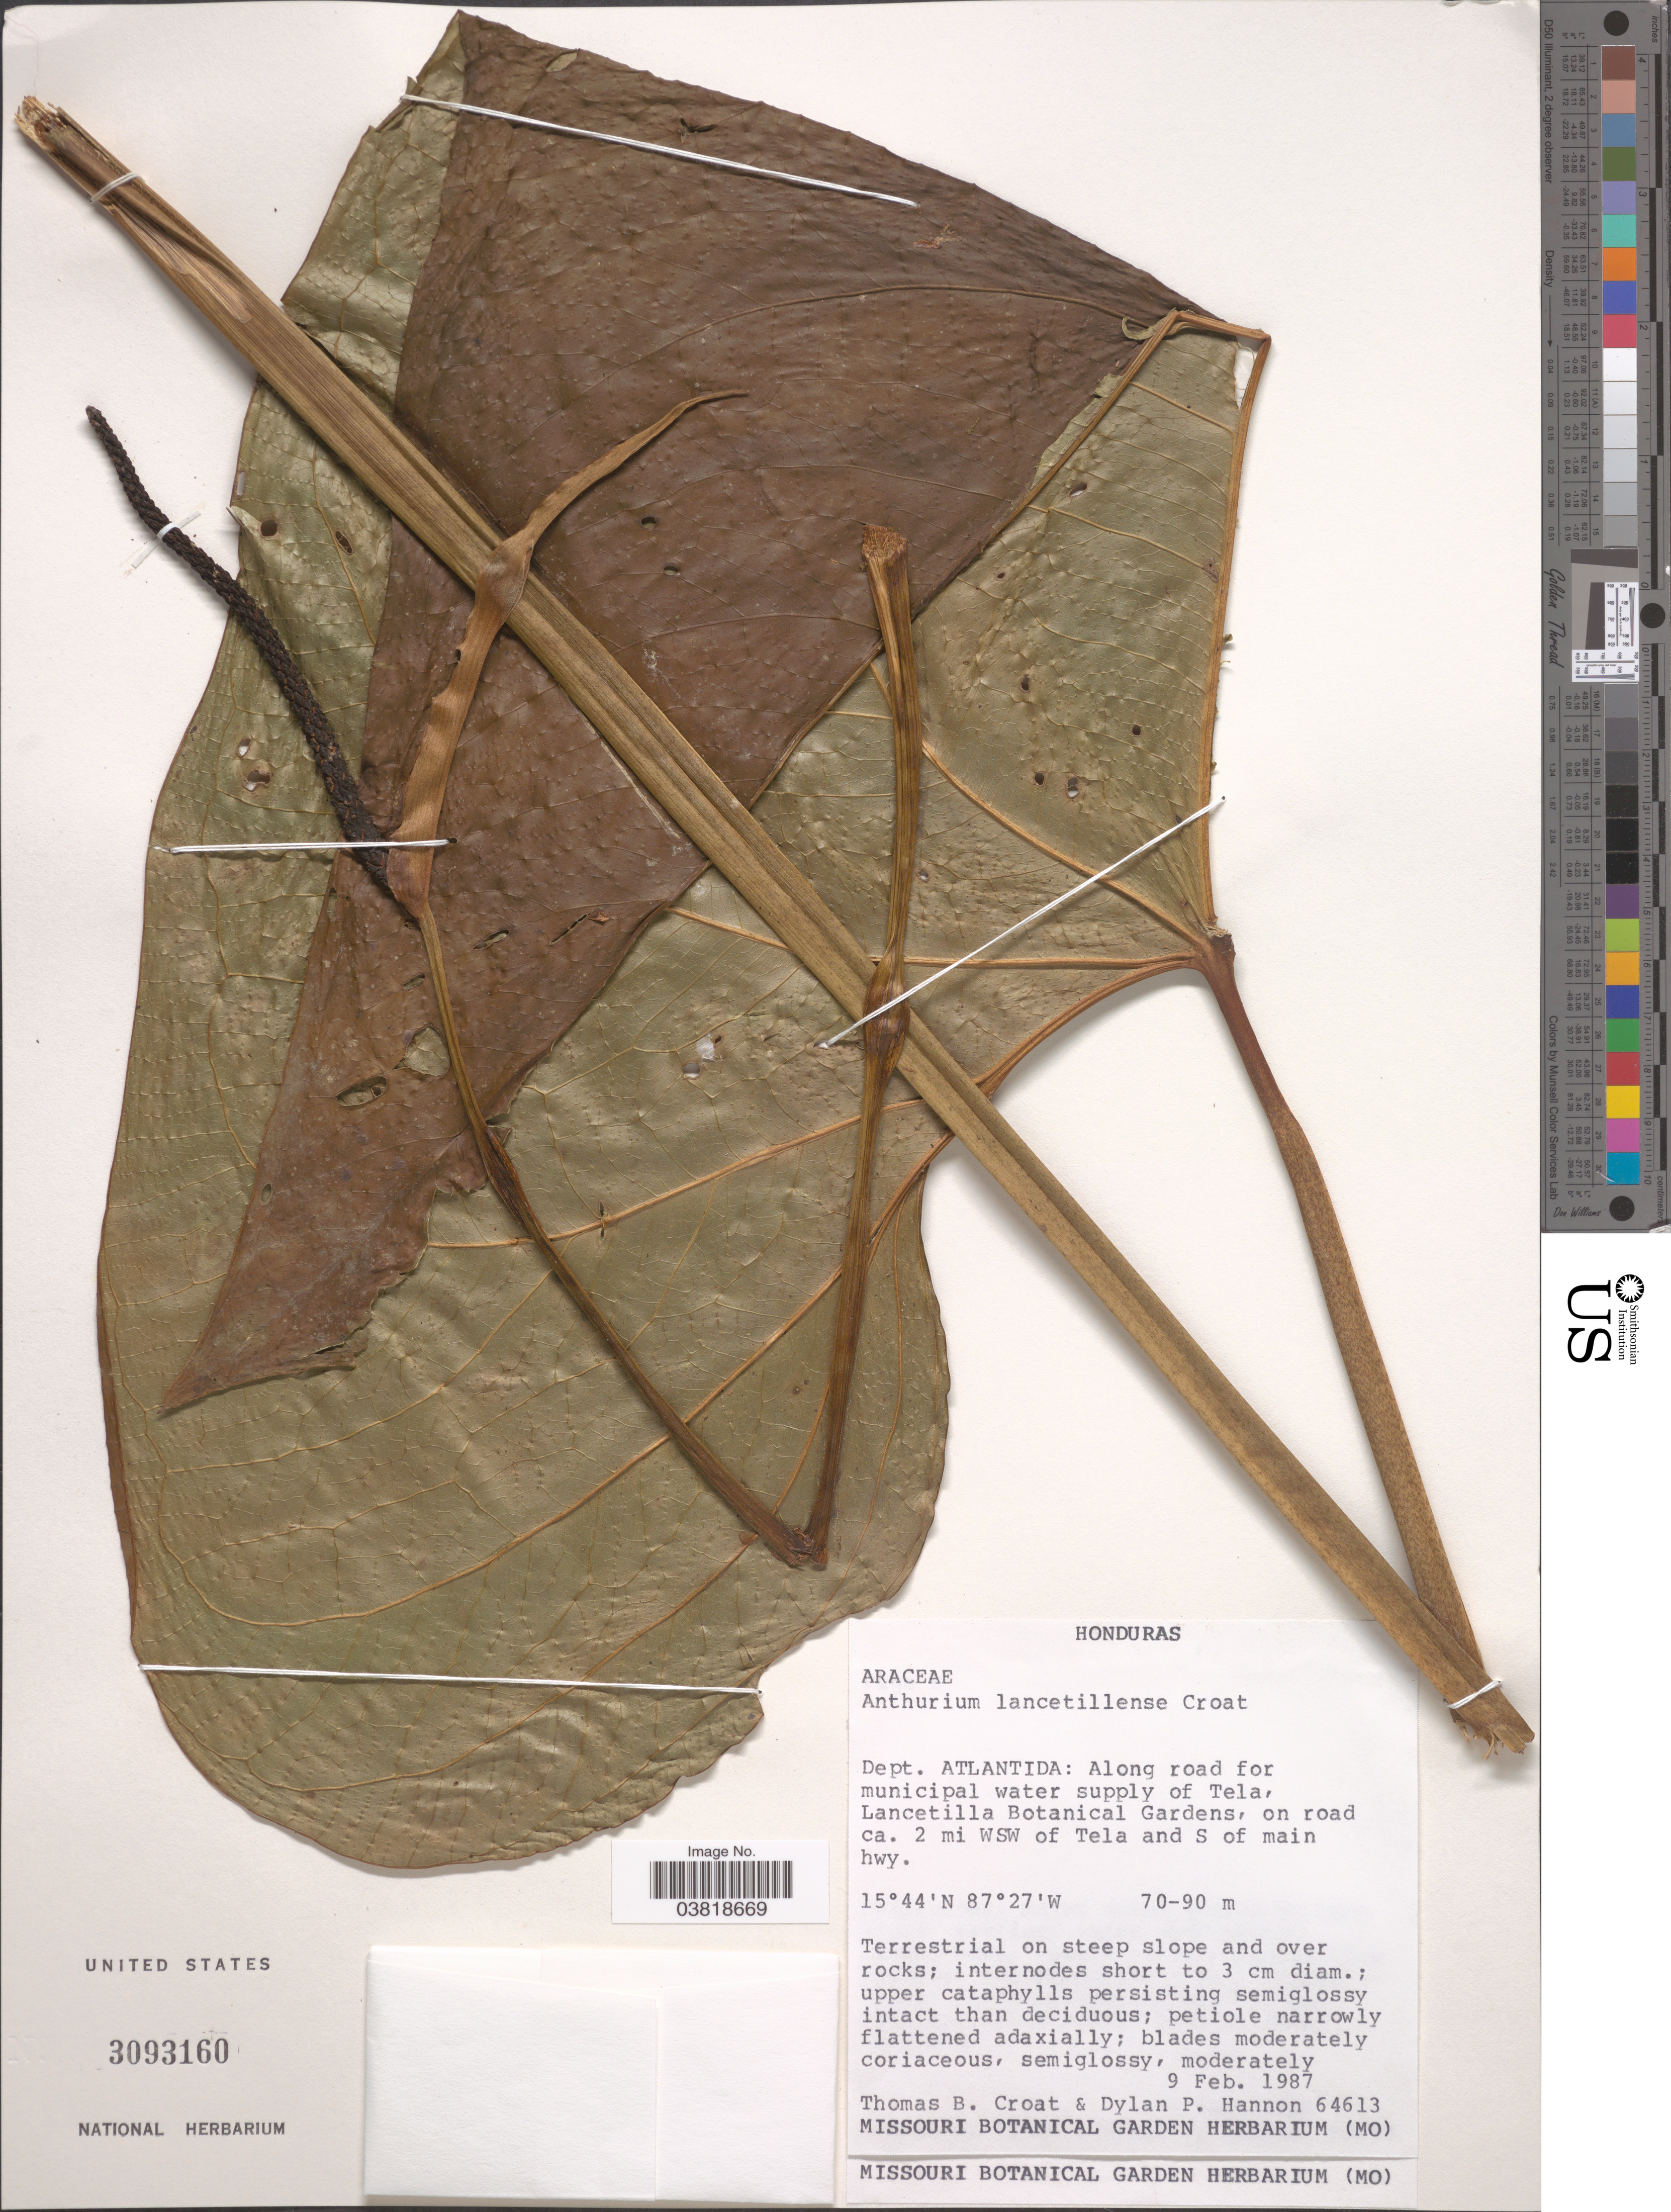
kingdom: Plantae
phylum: Tracheophyta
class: Liliopsida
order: Alismatales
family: Araceae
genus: Anthurium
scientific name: Anthurium lancetillense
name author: Croat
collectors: T. B. Croat & D. Hannon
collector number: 64613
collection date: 1987-02-09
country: Honduras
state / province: Atlantida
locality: Dept. Atlantida: Along road for municipal water supply of Tela, Lancetilla Botanical Gardens, on road ca. 2 mi WSW of Tela and S of main hwy.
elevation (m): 70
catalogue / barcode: US 3093160